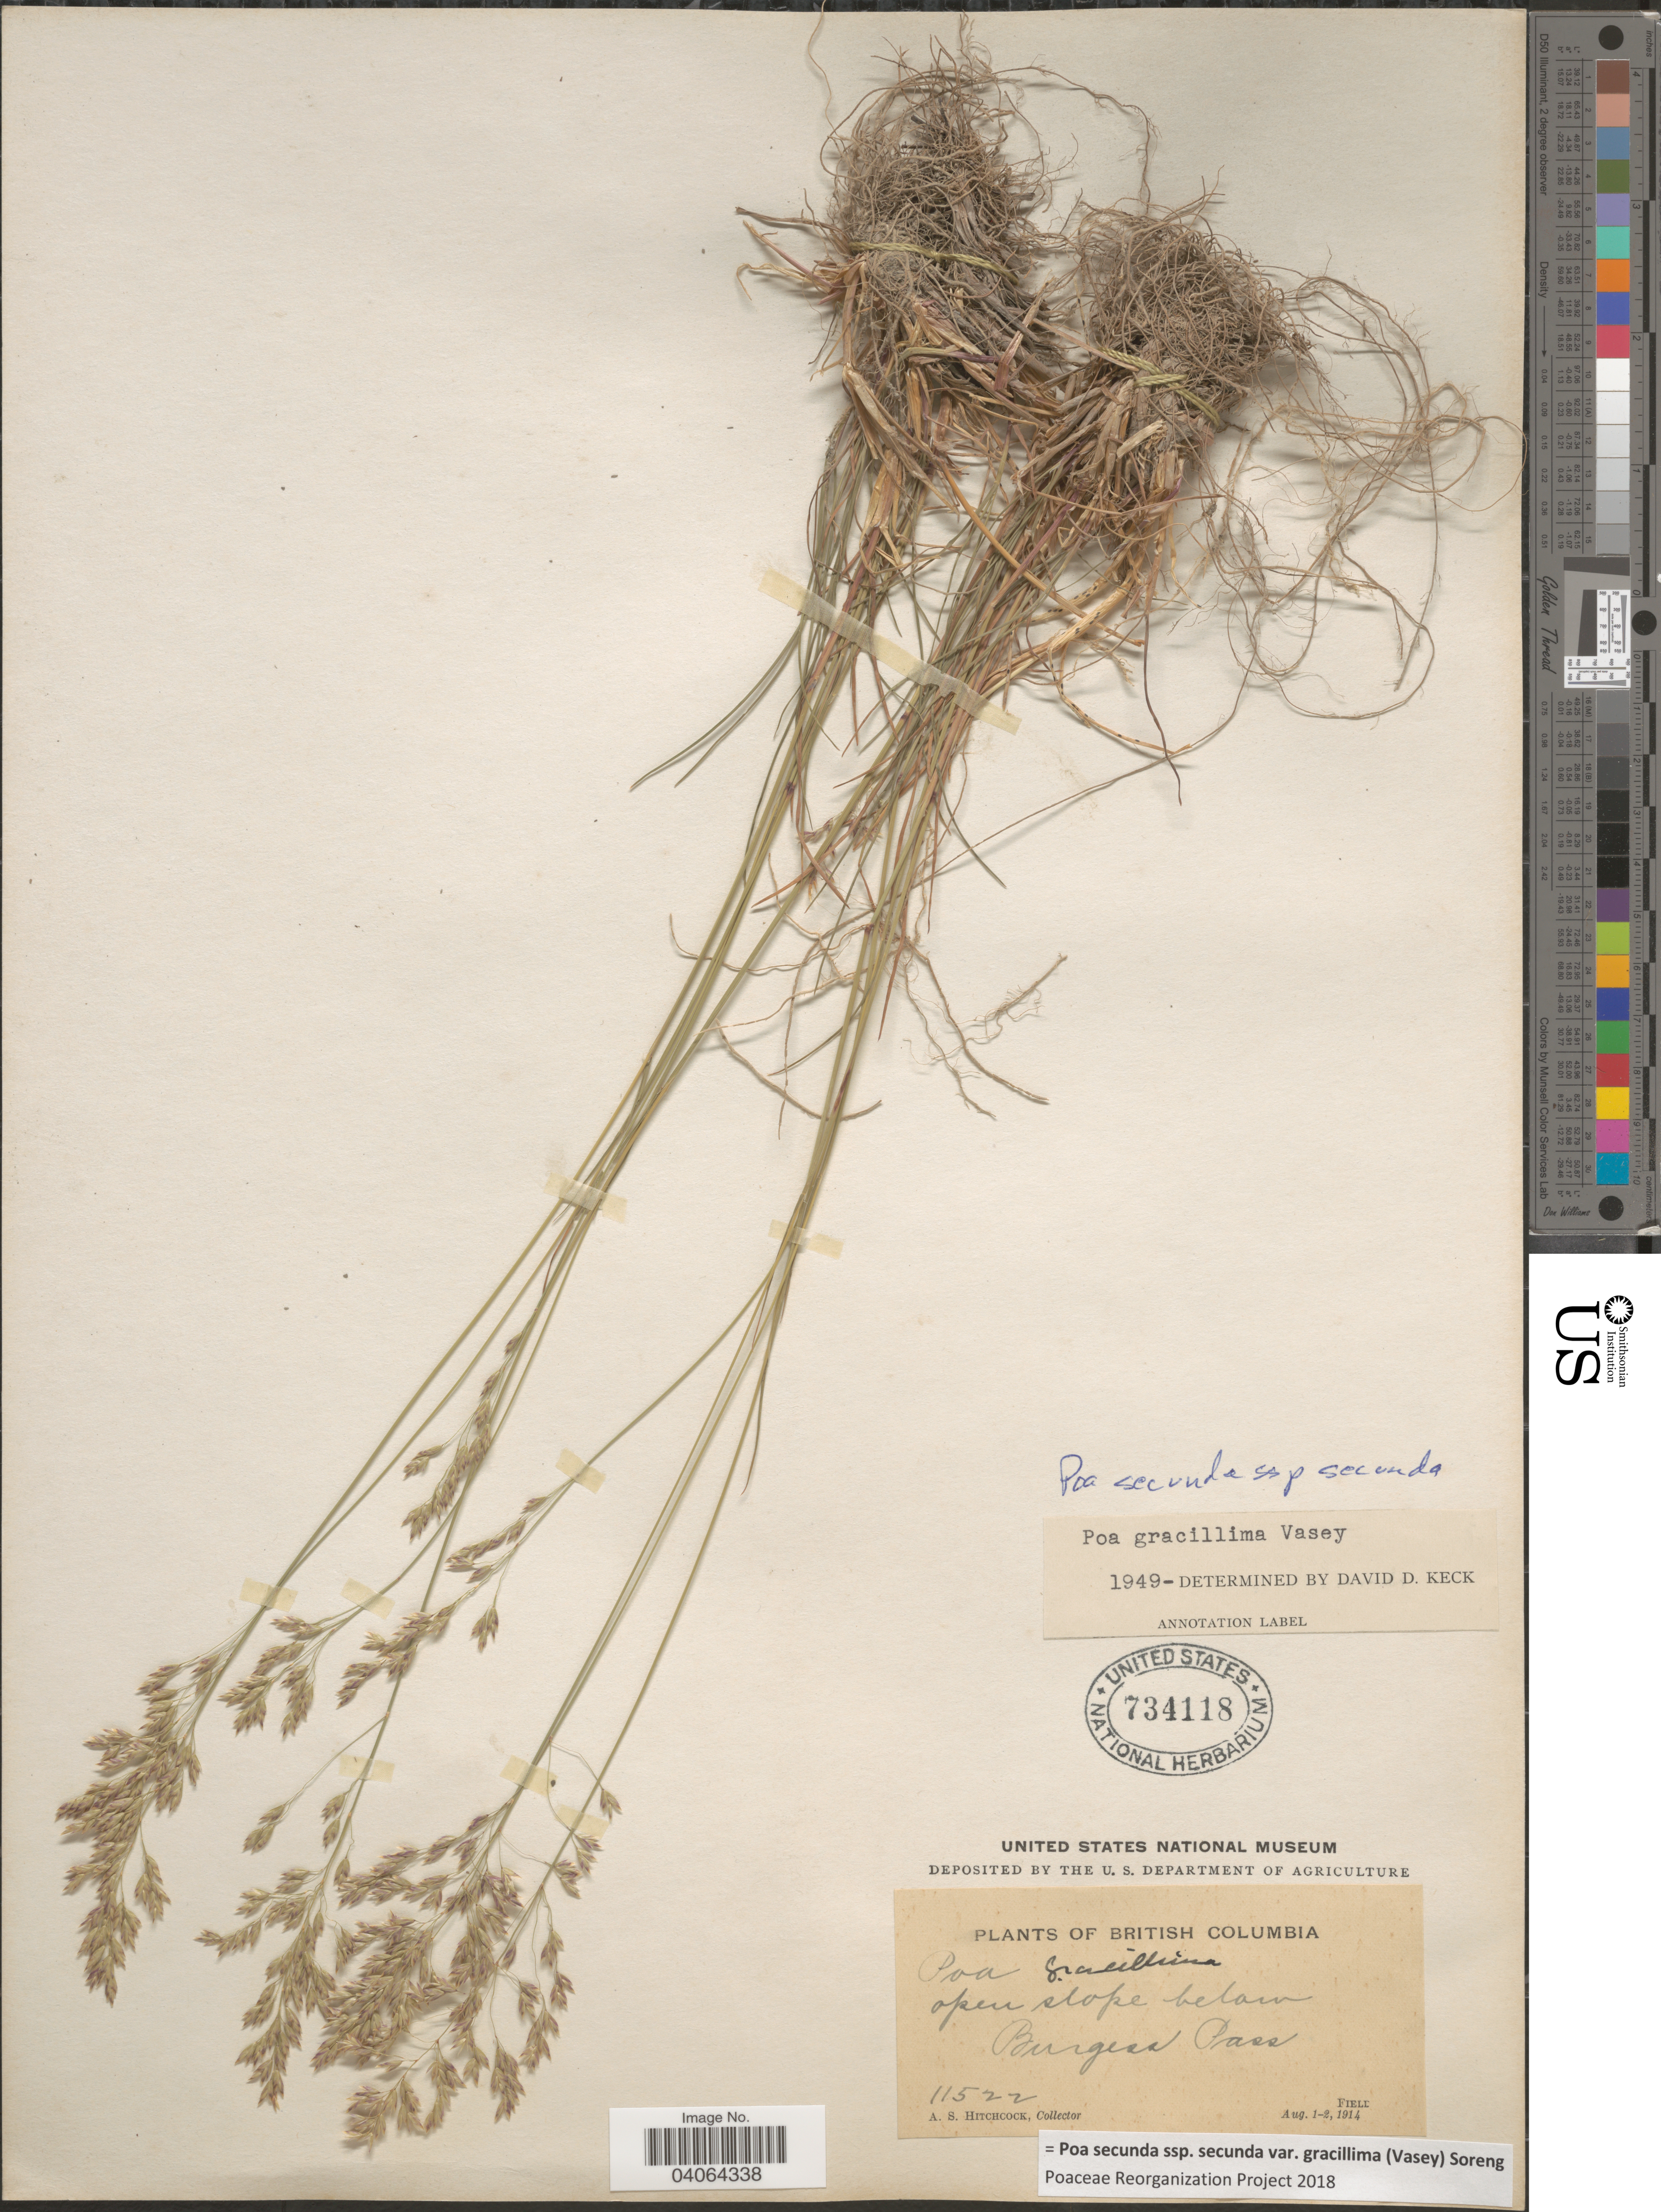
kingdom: Plantae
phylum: Tracheophyta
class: Liliopsida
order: Poales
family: Poaceae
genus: Poa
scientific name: Poa secunda subsp. secunda var. gracillima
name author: (Vasey) Soreng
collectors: A. S. Hitchcock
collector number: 11522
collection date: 1914-08-01/1914-08-02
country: Canada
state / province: British Columbia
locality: Below Burgess Pass. Fiele.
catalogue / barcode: US 734118